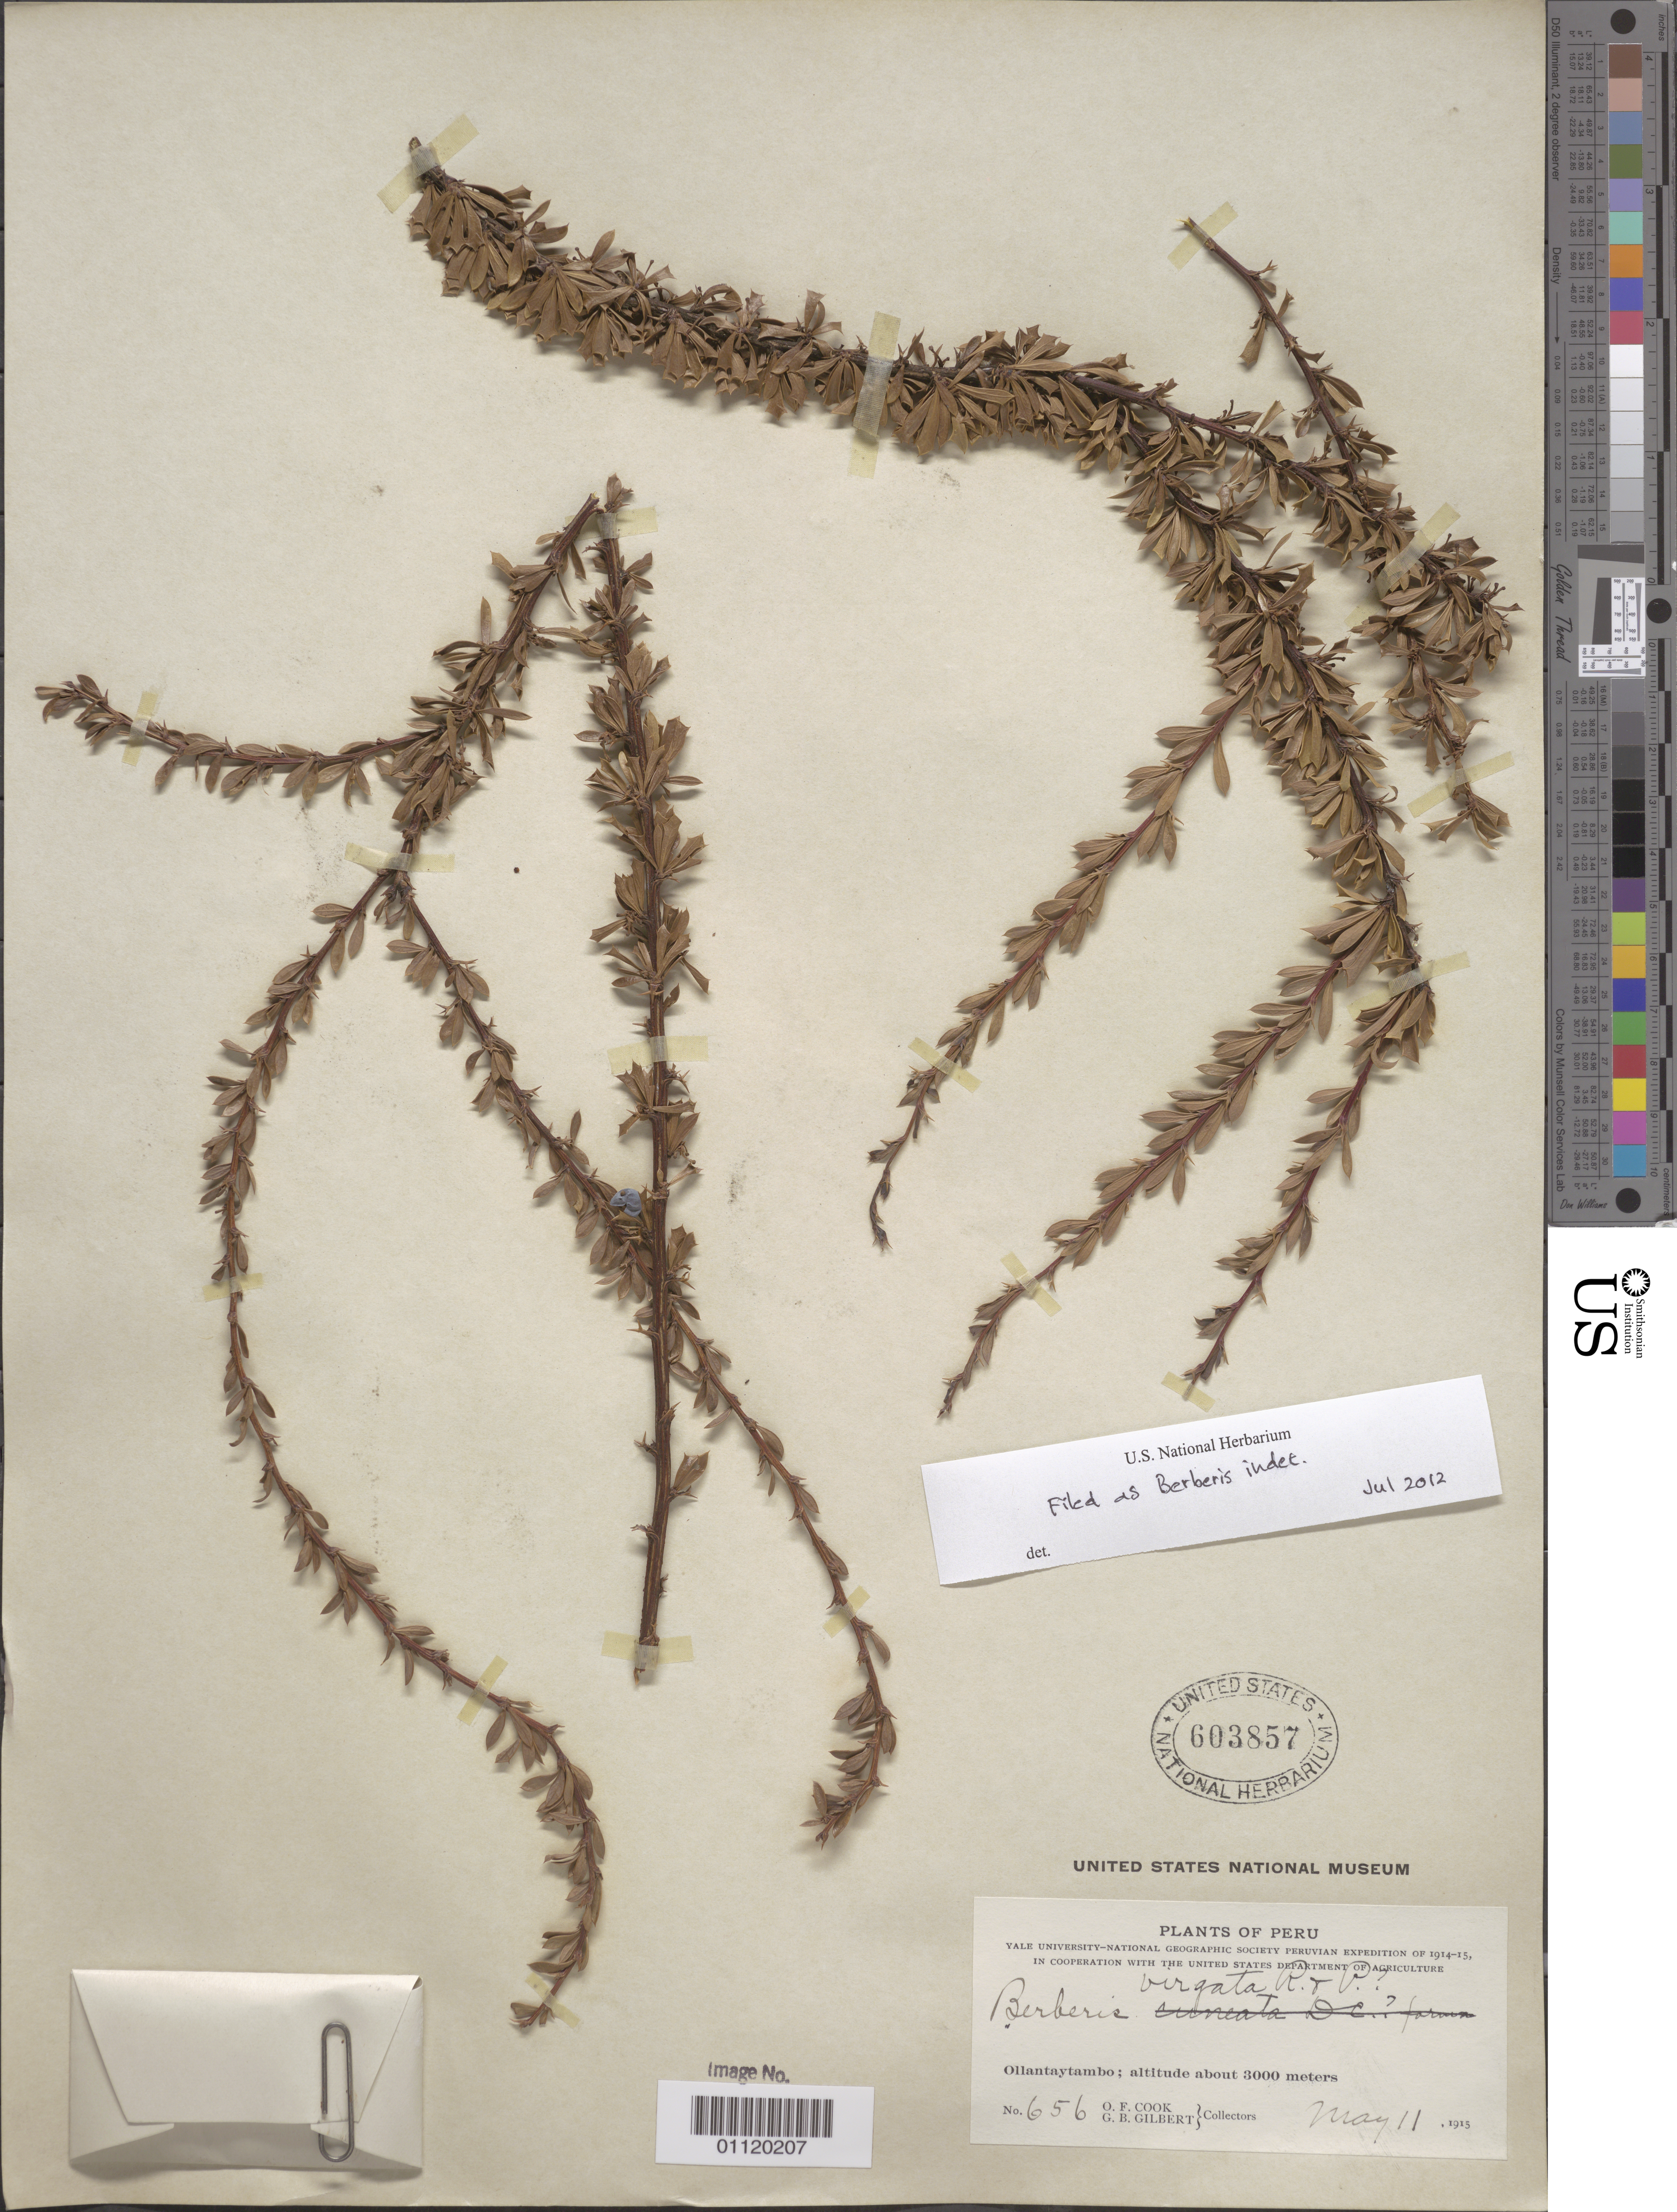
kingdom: Plantae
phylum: Tracheophyta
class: Magnoliopsida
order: Ranunculales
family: Berberidaceae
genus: Berberis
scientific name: Berberis sp.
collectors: O. F. Cook & G. B. Gilbert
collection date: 1915-05-11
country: Peru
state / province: Cusco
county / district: Urubamba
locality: Ollantaytambo.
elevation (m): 3000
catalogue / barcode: US 603857